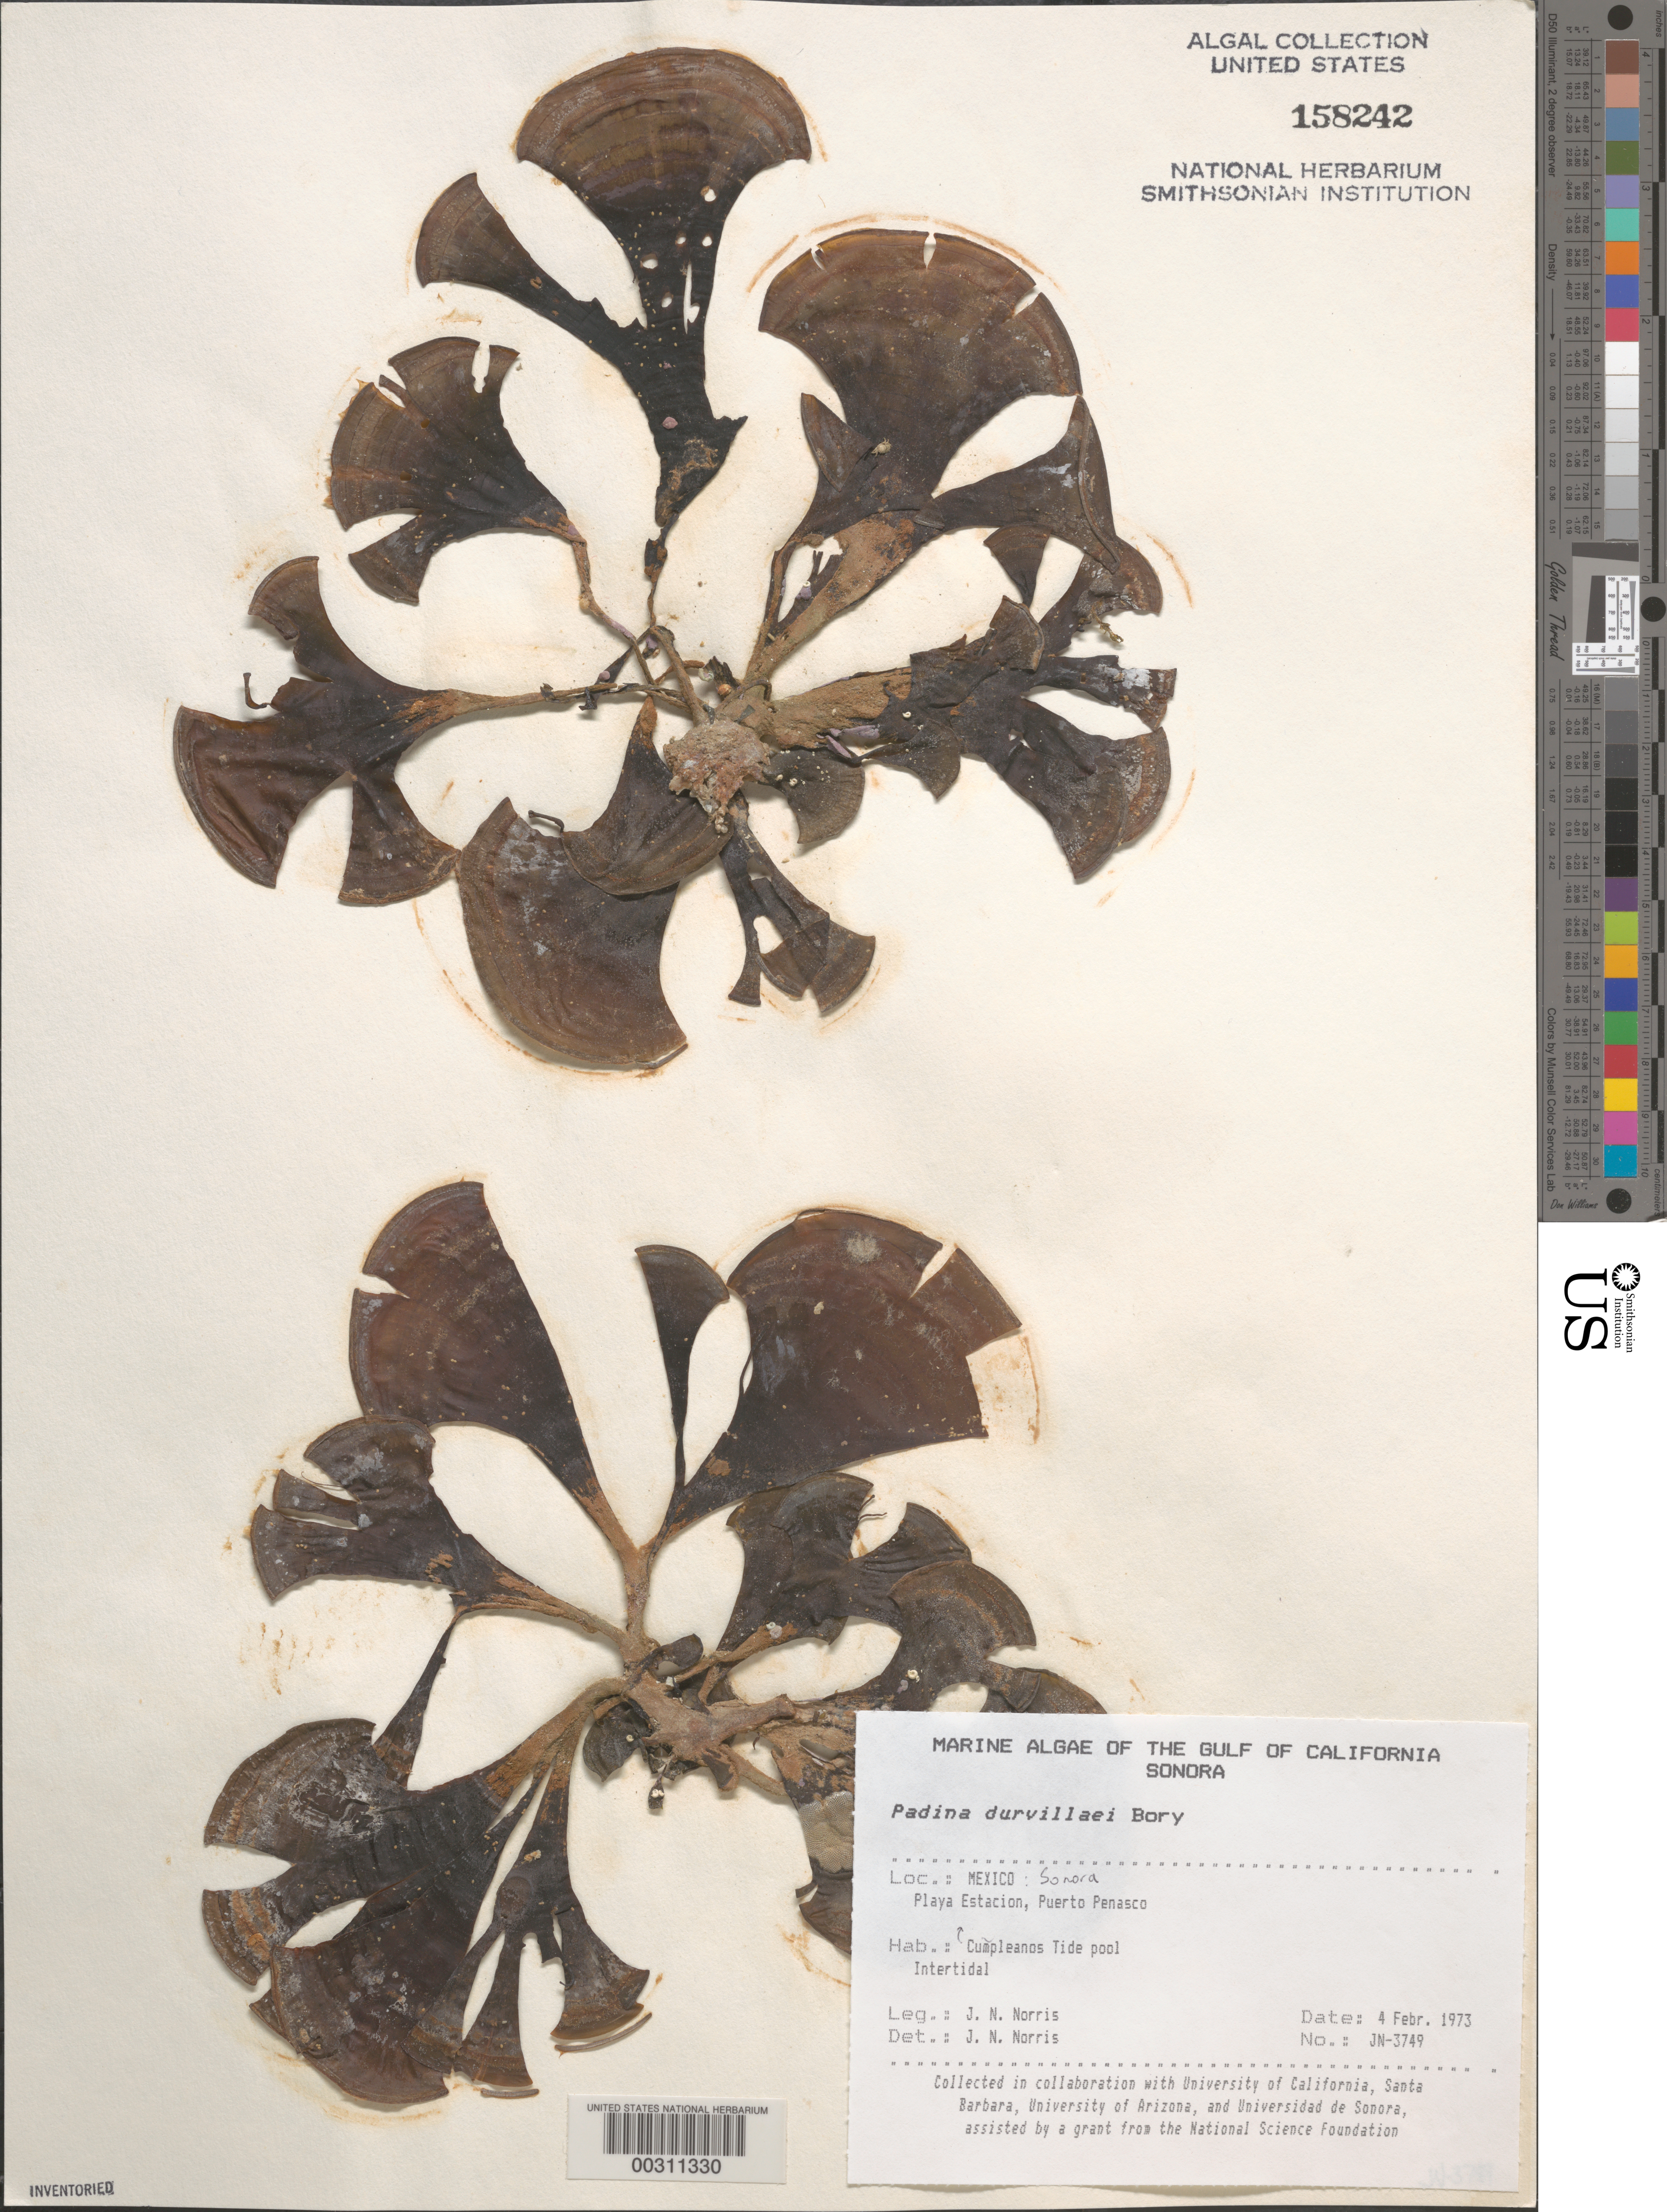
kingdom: Chromista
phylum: Ochrophyta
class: Phaeophyceae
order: Dictyotales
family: Dictyotaceae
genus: Padina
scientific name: Padina durvillaei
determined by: Norris, James N.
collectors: J. N. Norris & J. Kudenov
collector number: JN-3749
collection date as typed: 04 Feb 1973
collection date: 1973-02-04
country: Mexico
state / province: Sonora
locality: Playa Estacion, Puerto Penasco, Cumpleanos tide pool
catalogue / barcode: US 158242